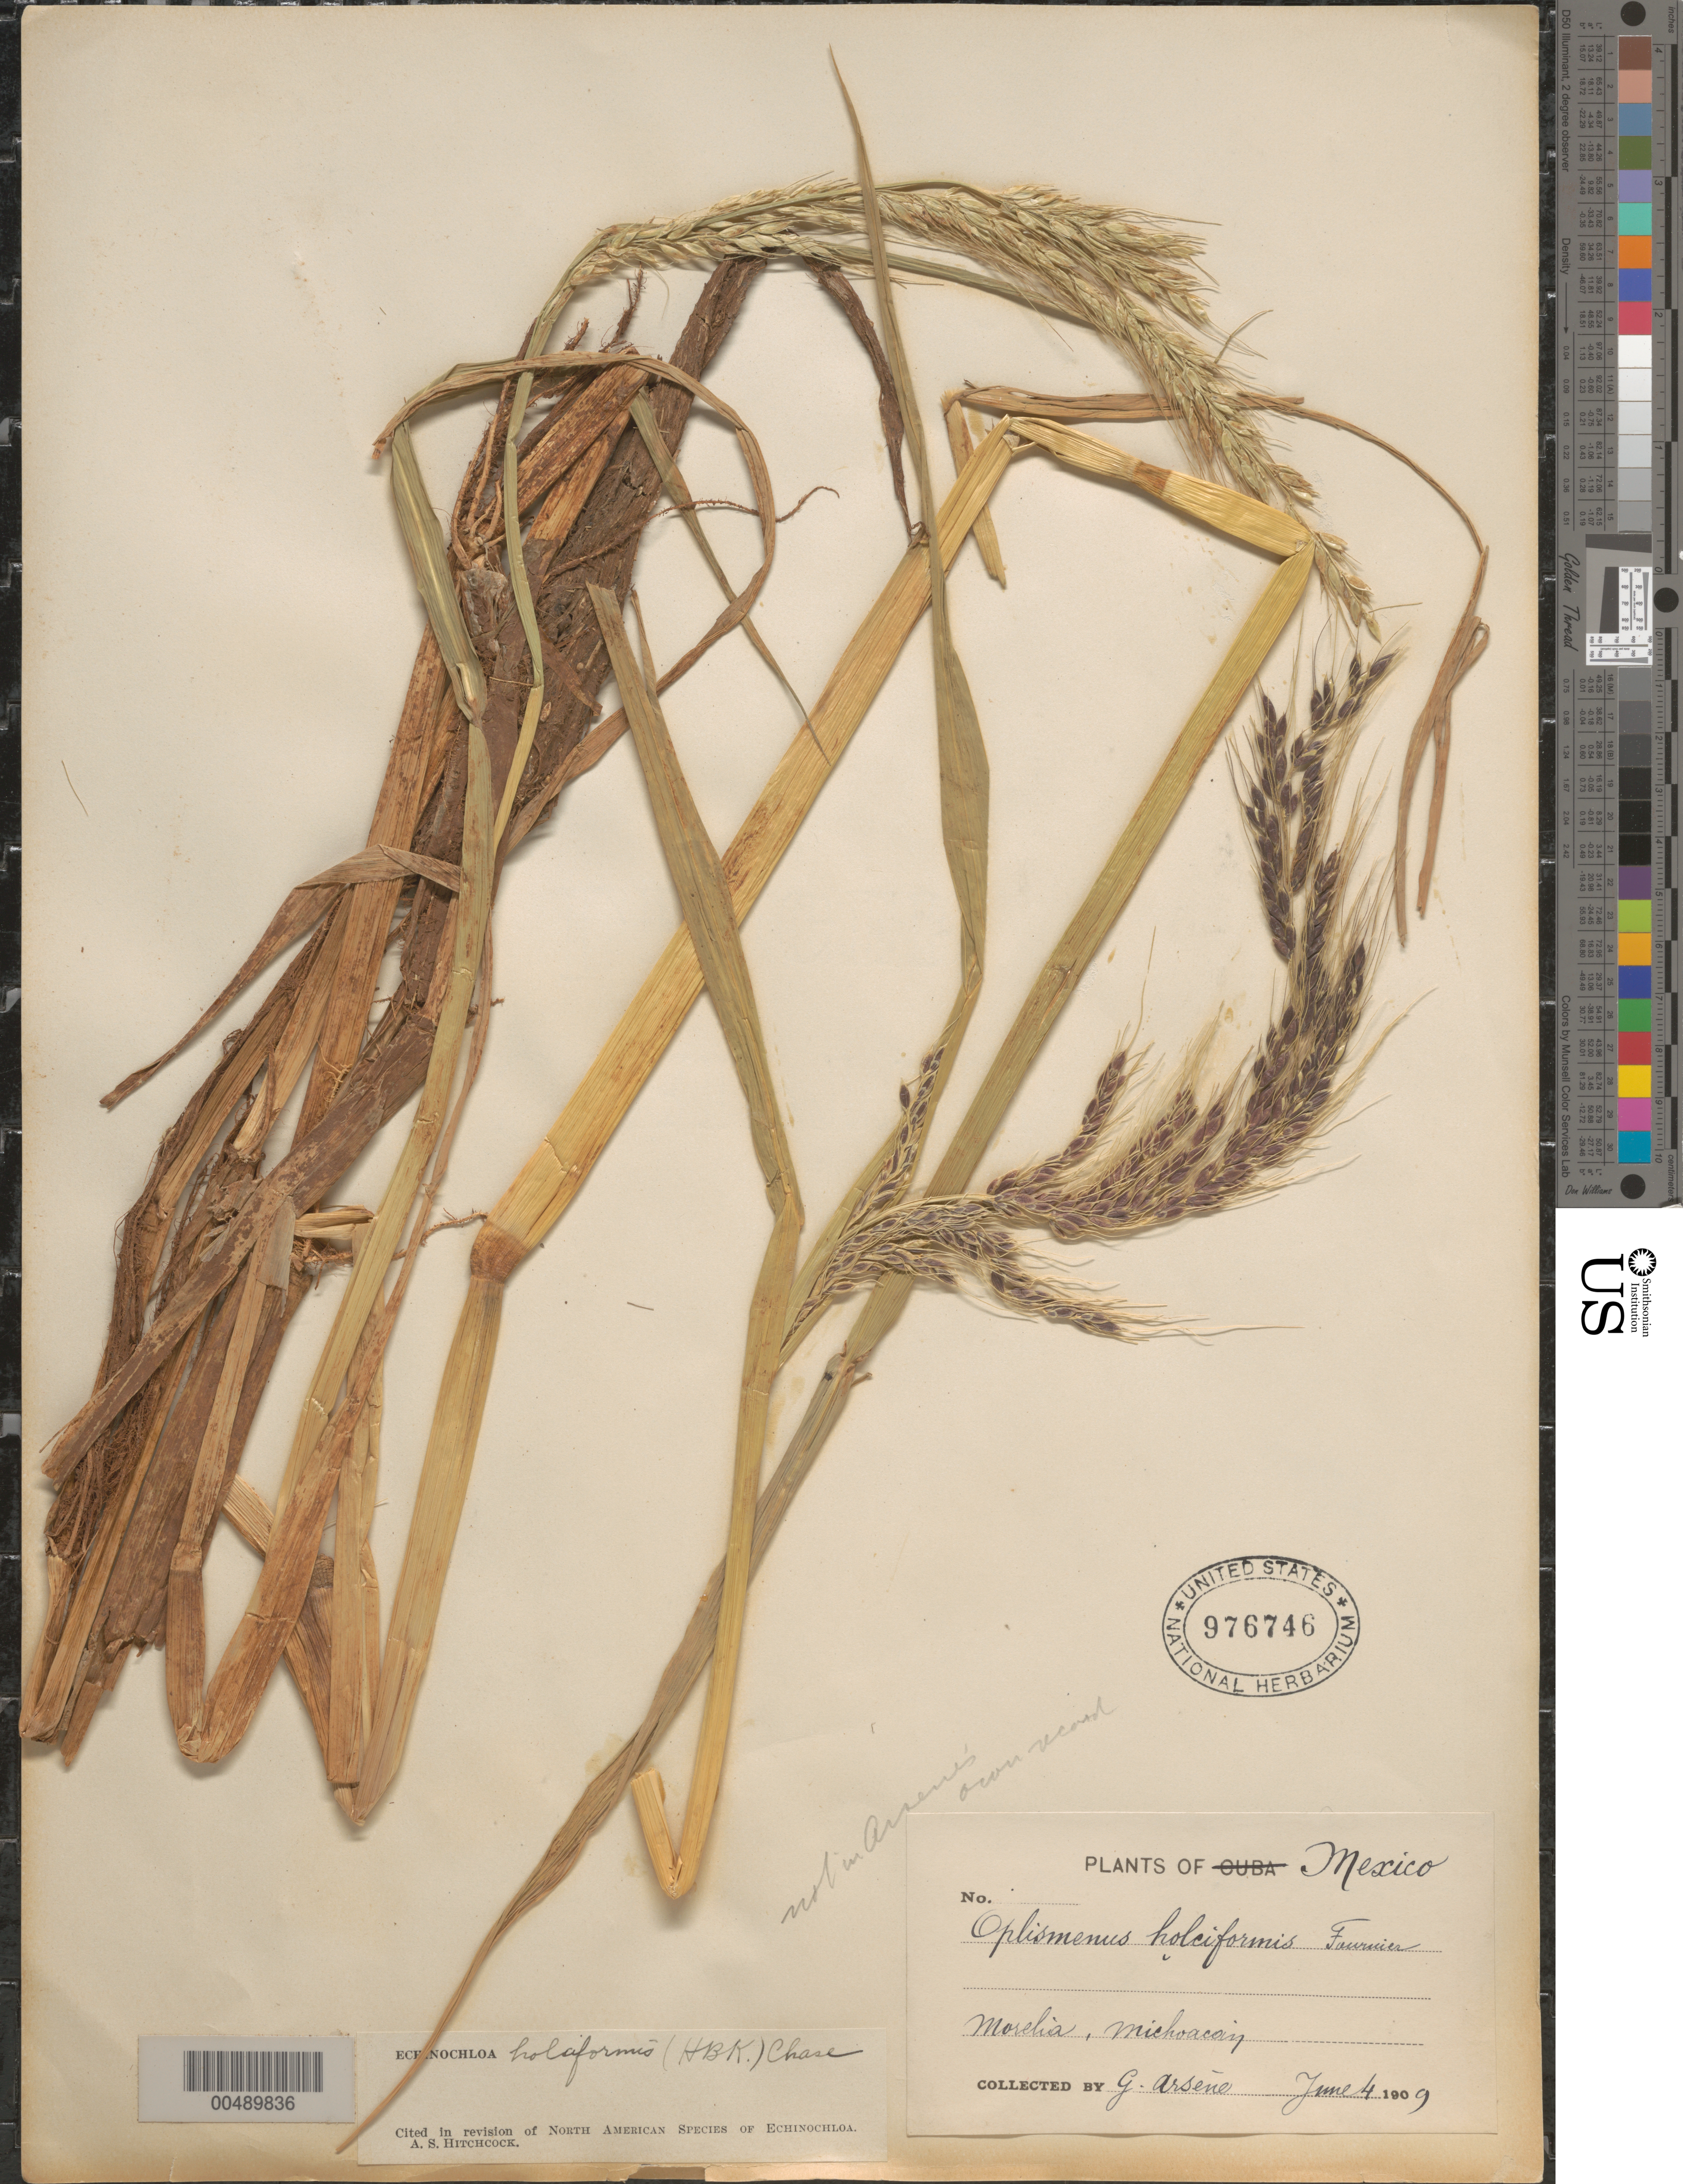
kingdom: Plantae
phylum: Tracheophyta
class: Liliopsida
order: Poales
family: Poaceae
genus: Echinochloa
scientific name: Echinochloa holciformis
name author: (Kunth) Chase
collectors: Bro. G. Arsène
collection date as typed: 4 Jun 1909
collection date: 1909-06-04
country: Mexico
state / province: Michoacán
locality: Morelia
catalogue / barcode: US 976746